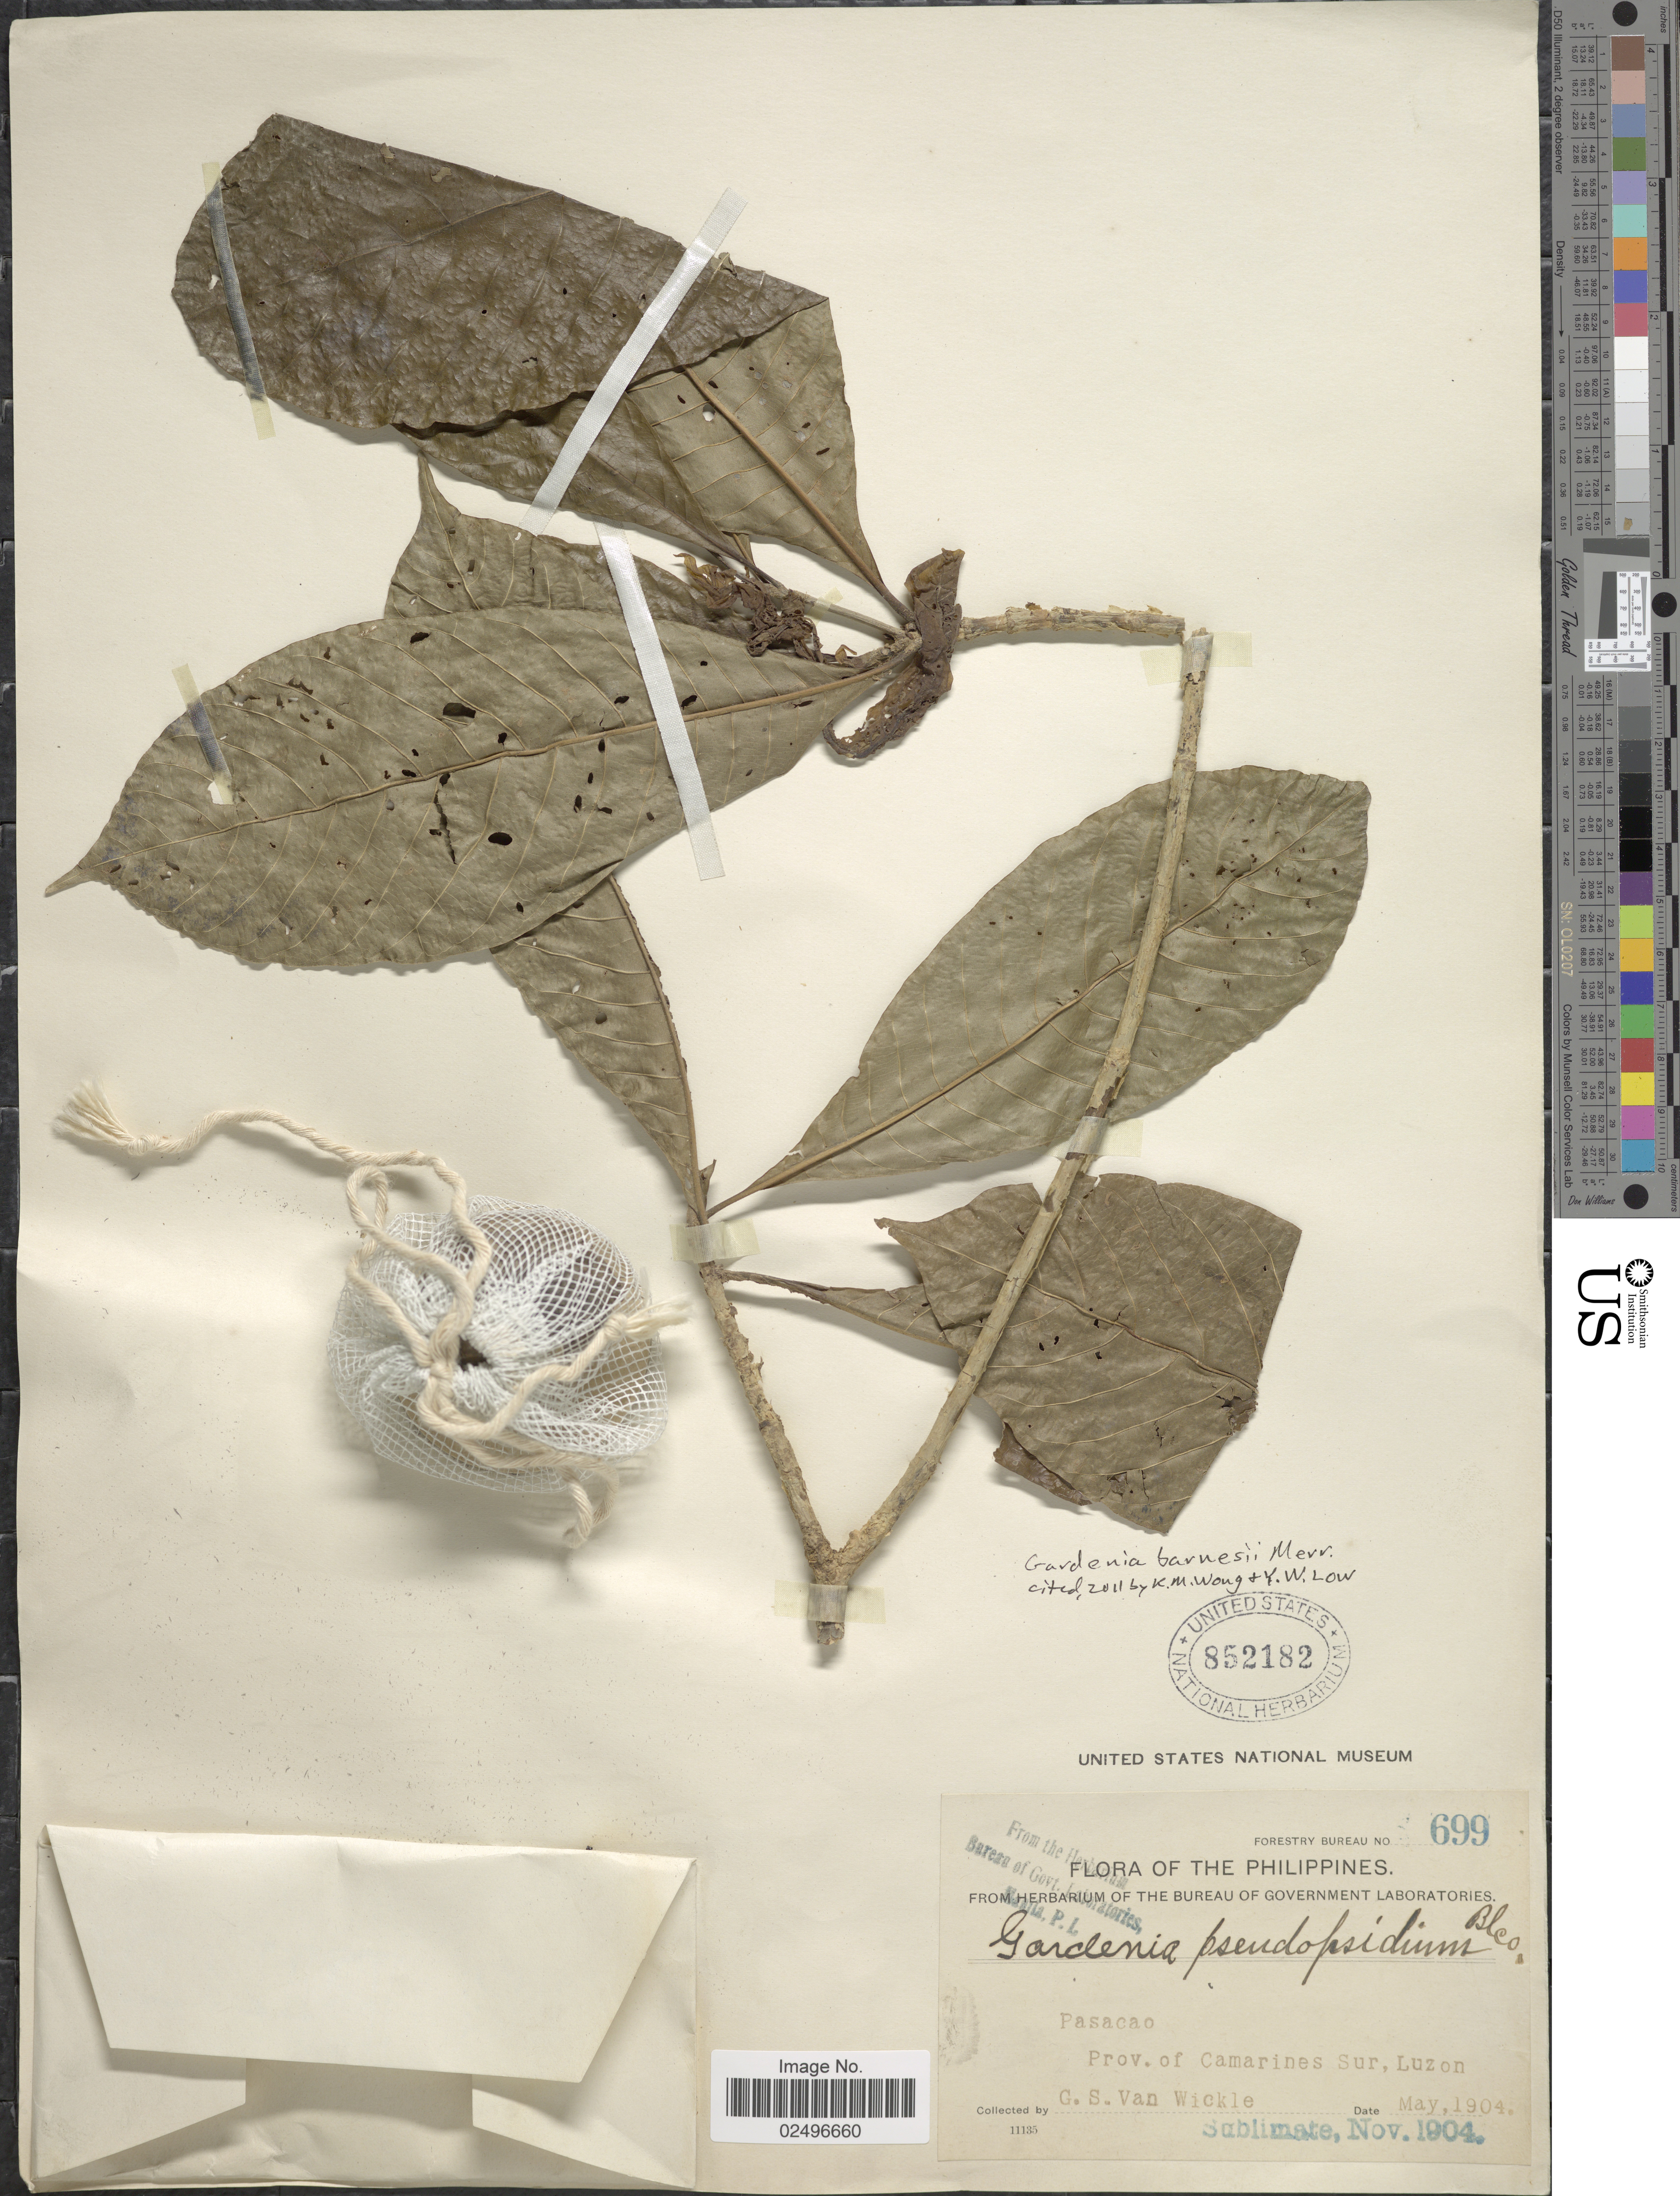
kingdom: Plantae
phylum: Tracheophyta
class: Magnoliopsida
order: Gentianales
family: Rubiaceae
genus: Gardenia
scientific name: Gardenia barnesii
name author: Merr.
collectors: G. Wickle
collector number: Forestry Bureau 699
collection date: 1904-05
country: Philippines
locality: Pasacao. Prov. of Camarines Sur, Luzon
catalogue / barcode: US 852182